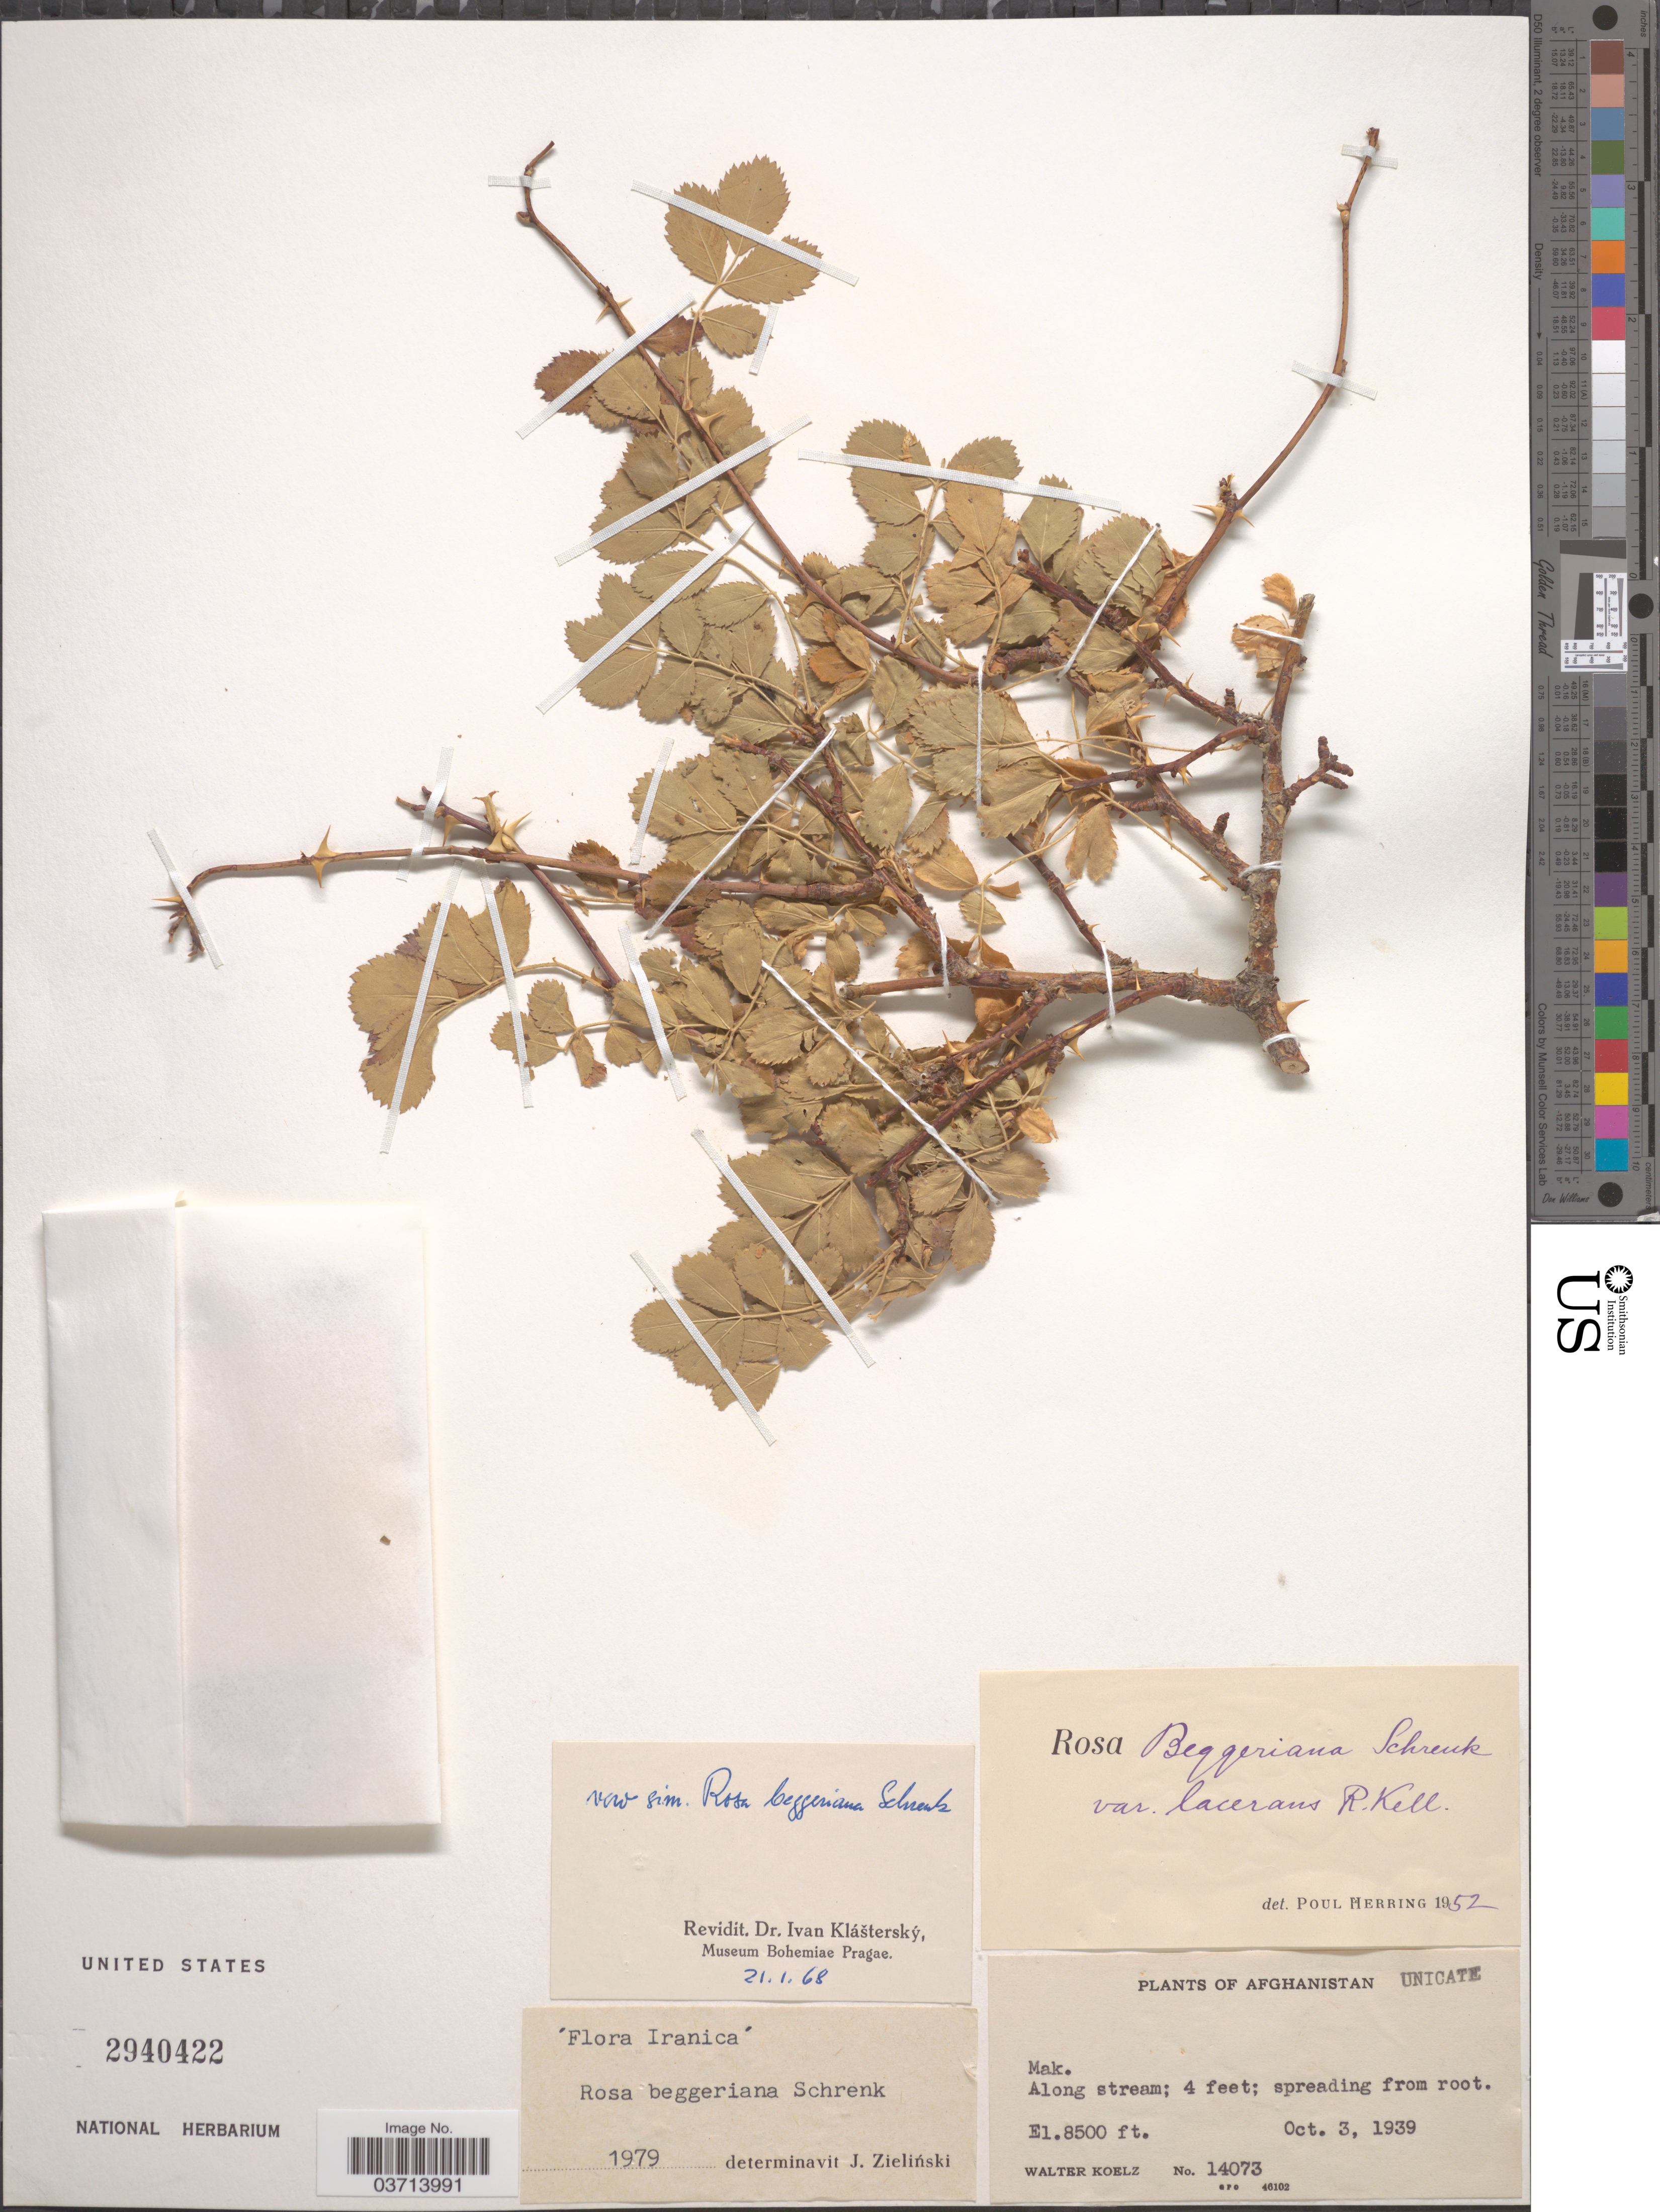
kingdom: Plantae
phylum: Tracheophyta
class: Magnoliopsida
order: Rosales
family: Rosaceae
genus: Rosa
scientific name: Rosa beggeriana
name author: Schrenk ex Fisch. & C.A. Mey.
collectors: W. N. Koelz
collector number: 14073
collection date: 1939-10-03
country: Afghanistan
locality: Mak.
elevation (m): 2591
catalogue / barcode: US 2940422